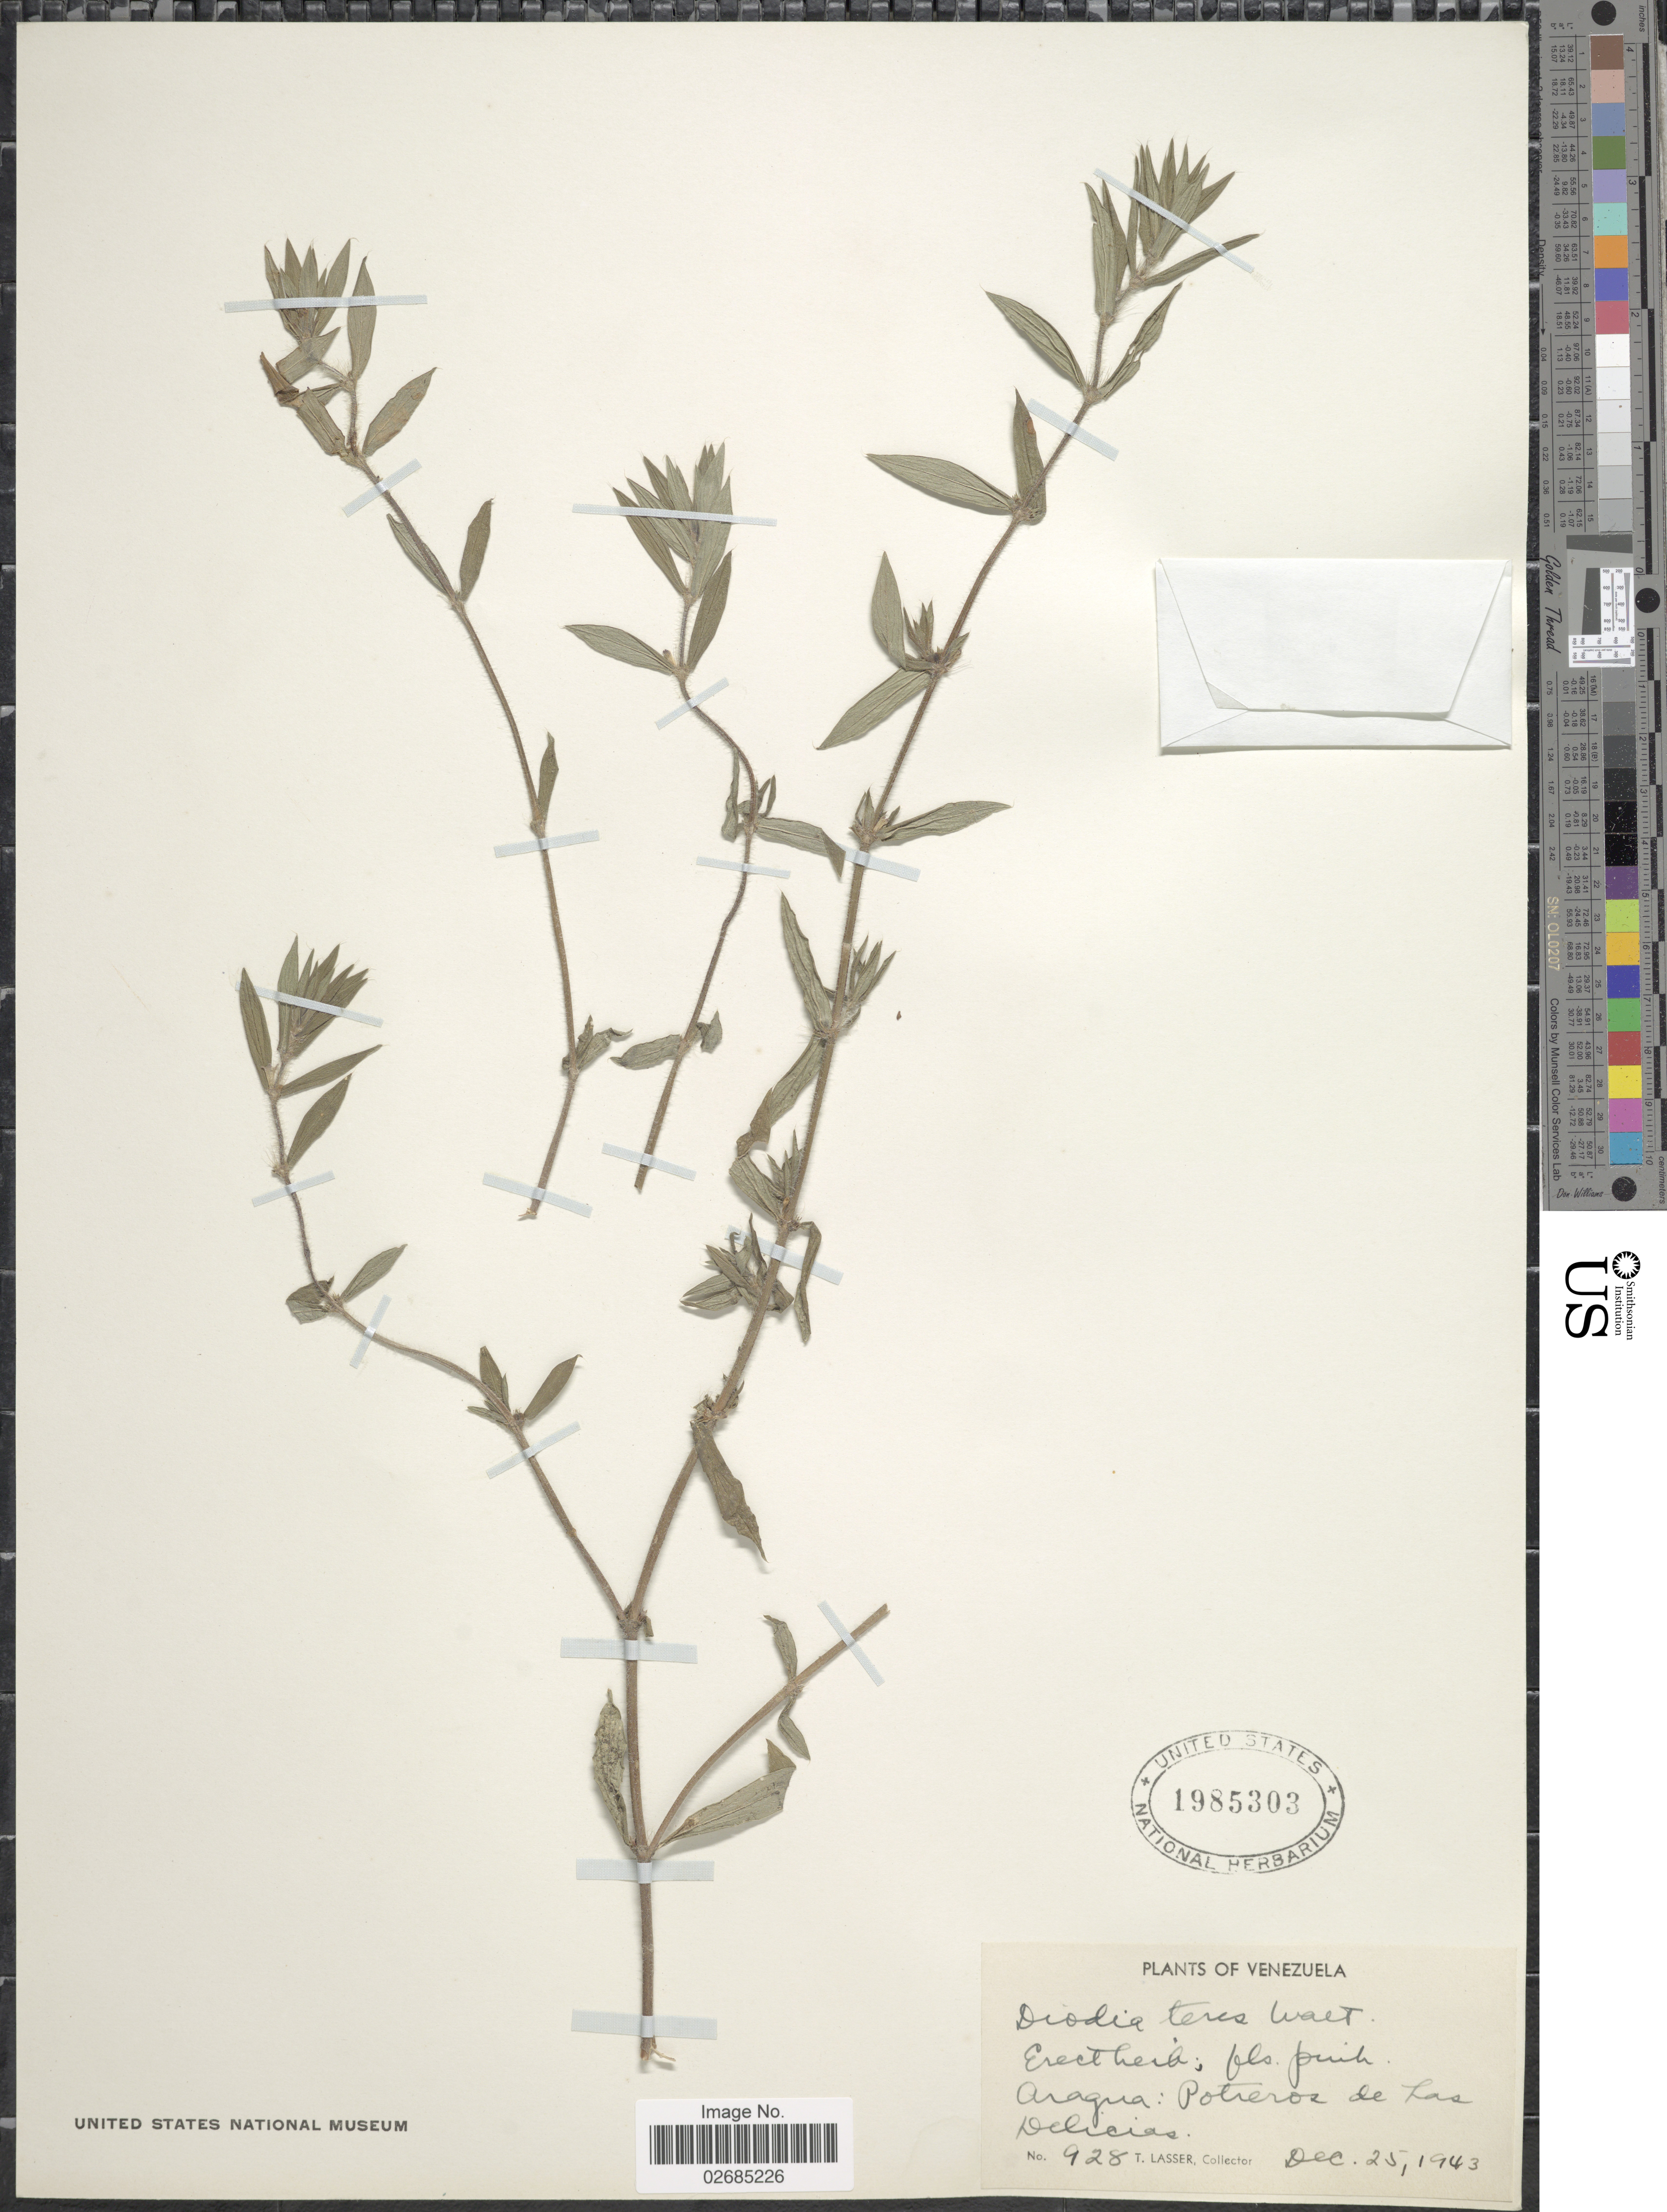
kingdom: Plantae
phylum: Tracheophyta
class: Magnoliopsida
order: Gentianales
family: Rubiaceae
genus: Diodia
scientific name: Diodia teres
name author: Walter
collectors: T. Lasser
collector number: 928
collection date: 1943-12-25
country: Venezuela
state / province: Aragua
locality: Potreros de Las Delicias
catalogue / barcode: US 1985303